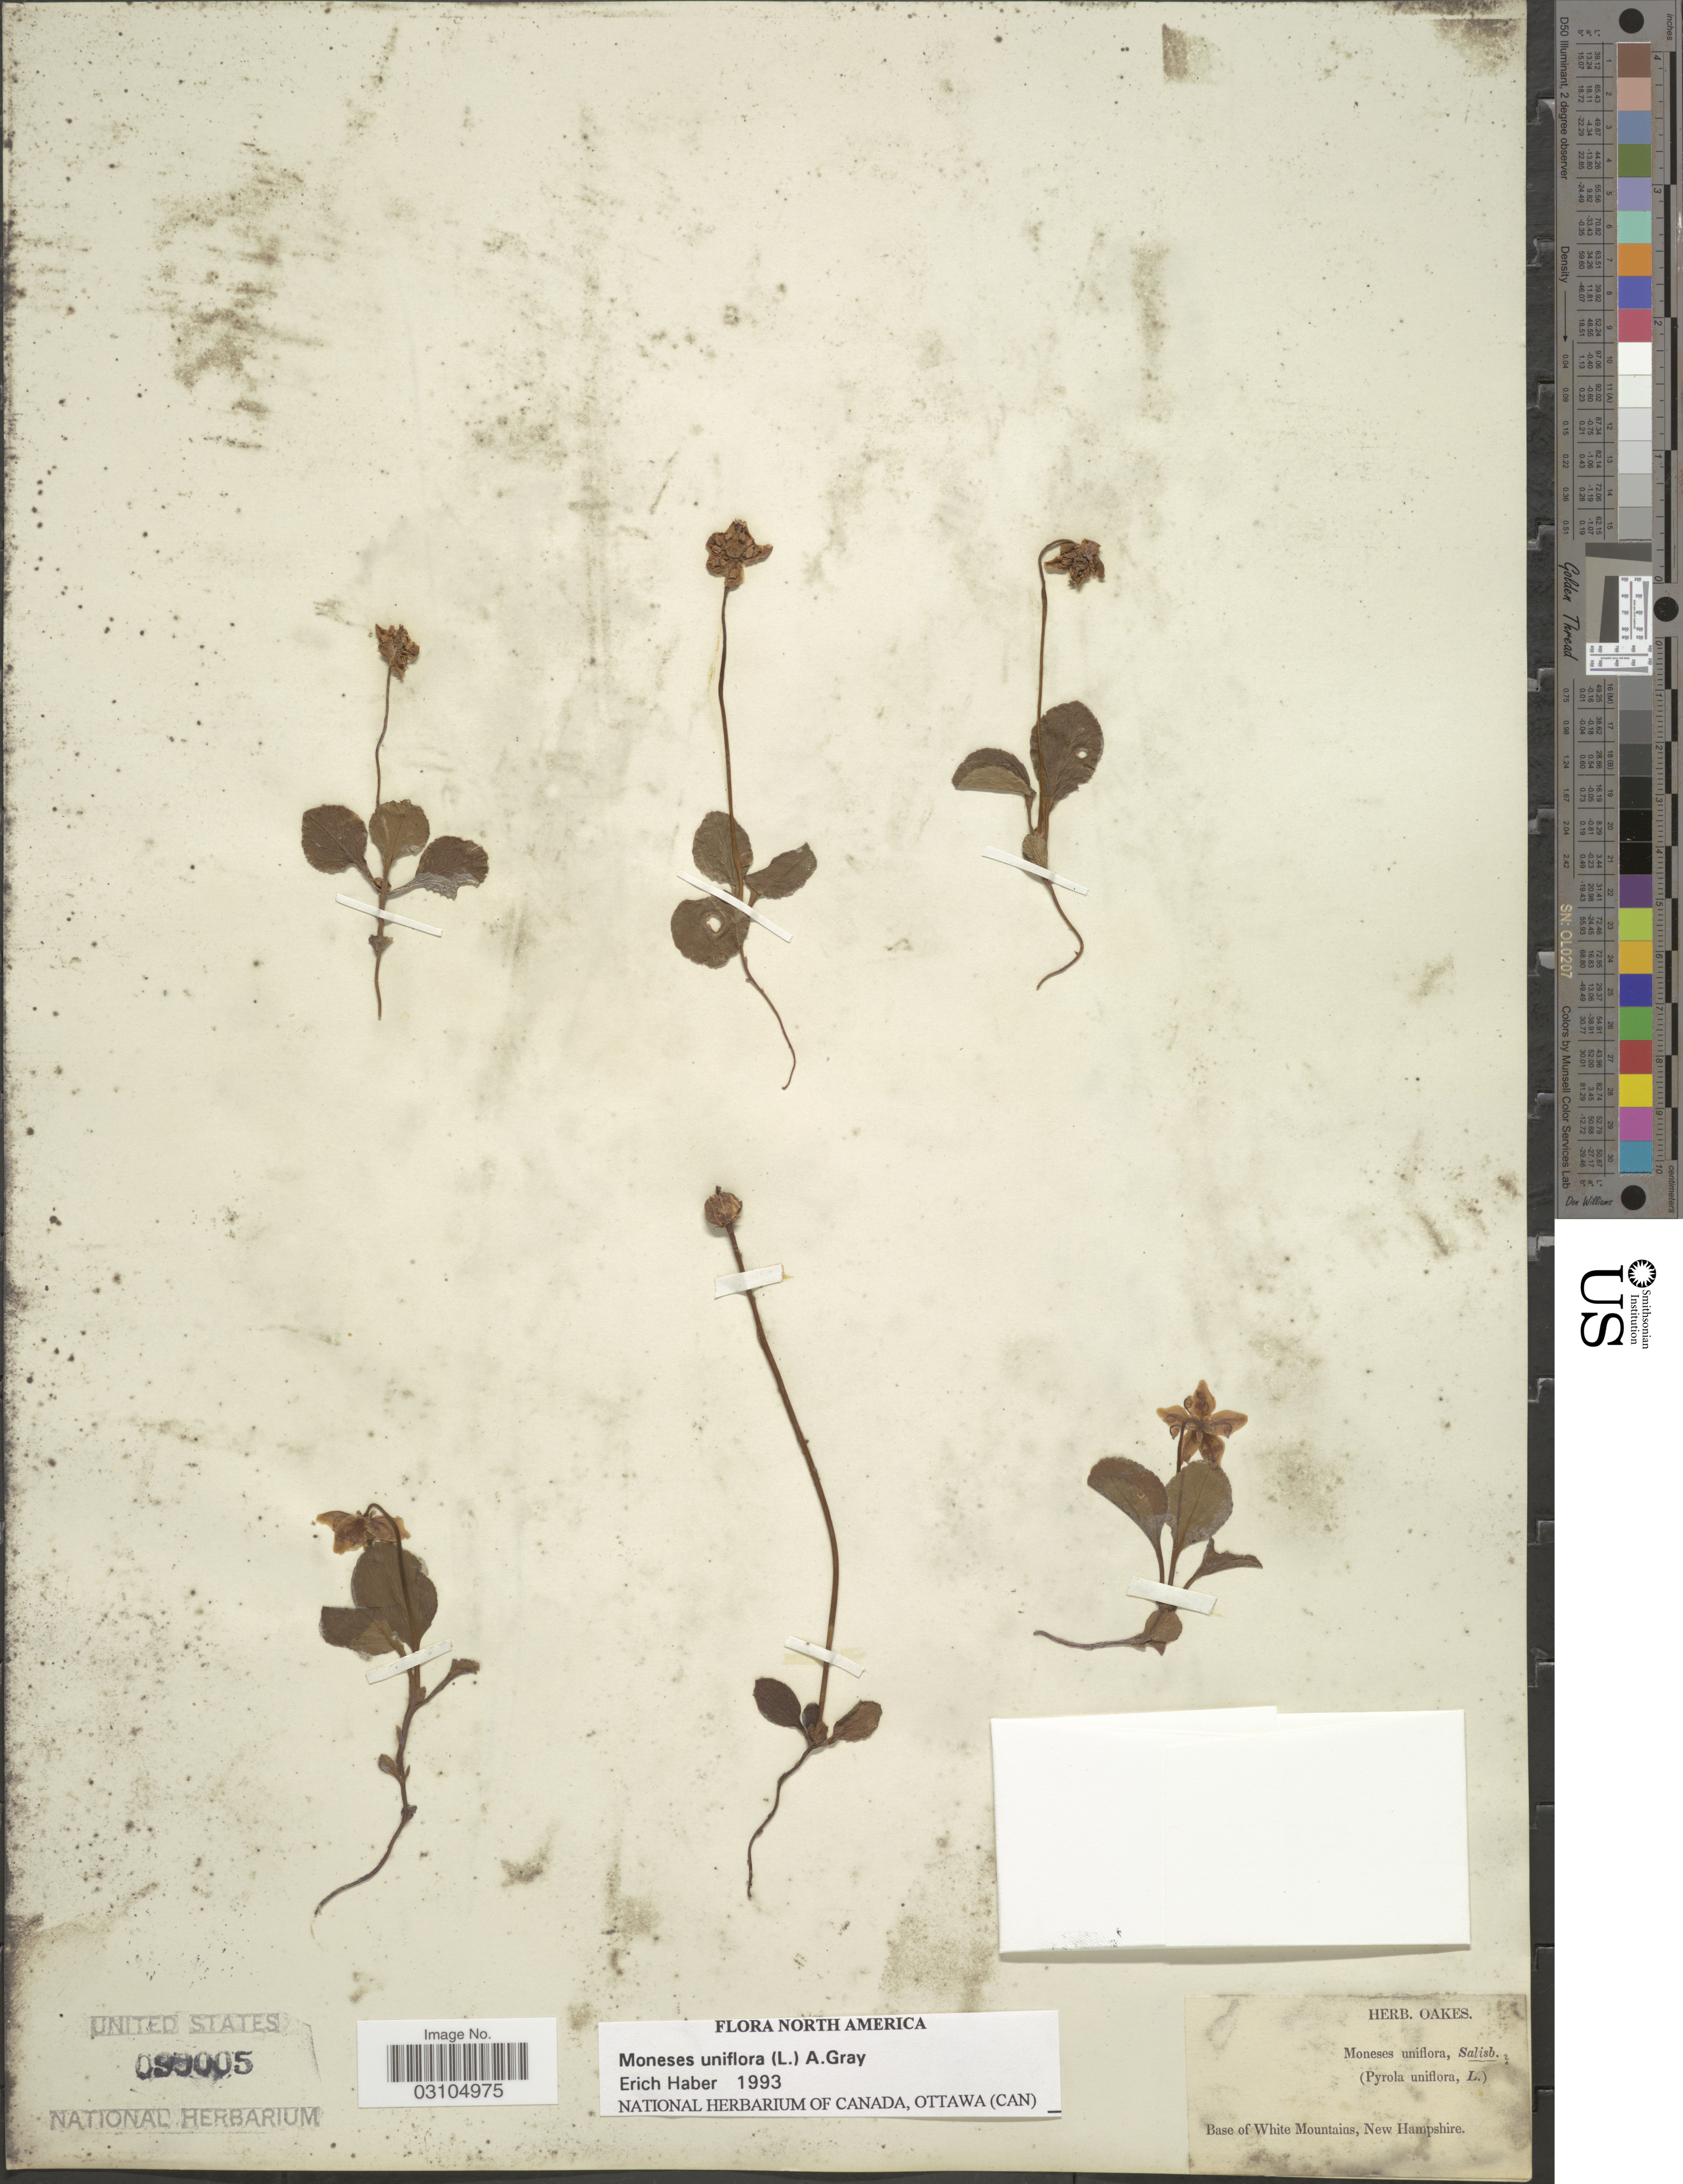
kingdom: Plantae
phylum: Tracheophyta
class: Magnoliopsida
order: Ericales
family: Ericaceae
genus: Moneses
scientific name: Moneses uniflora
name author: (L.) A. Gray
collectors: ex herb. Oakes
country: United States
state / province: New Hampshire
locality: Base of White Mountains.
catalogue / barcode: US 99005